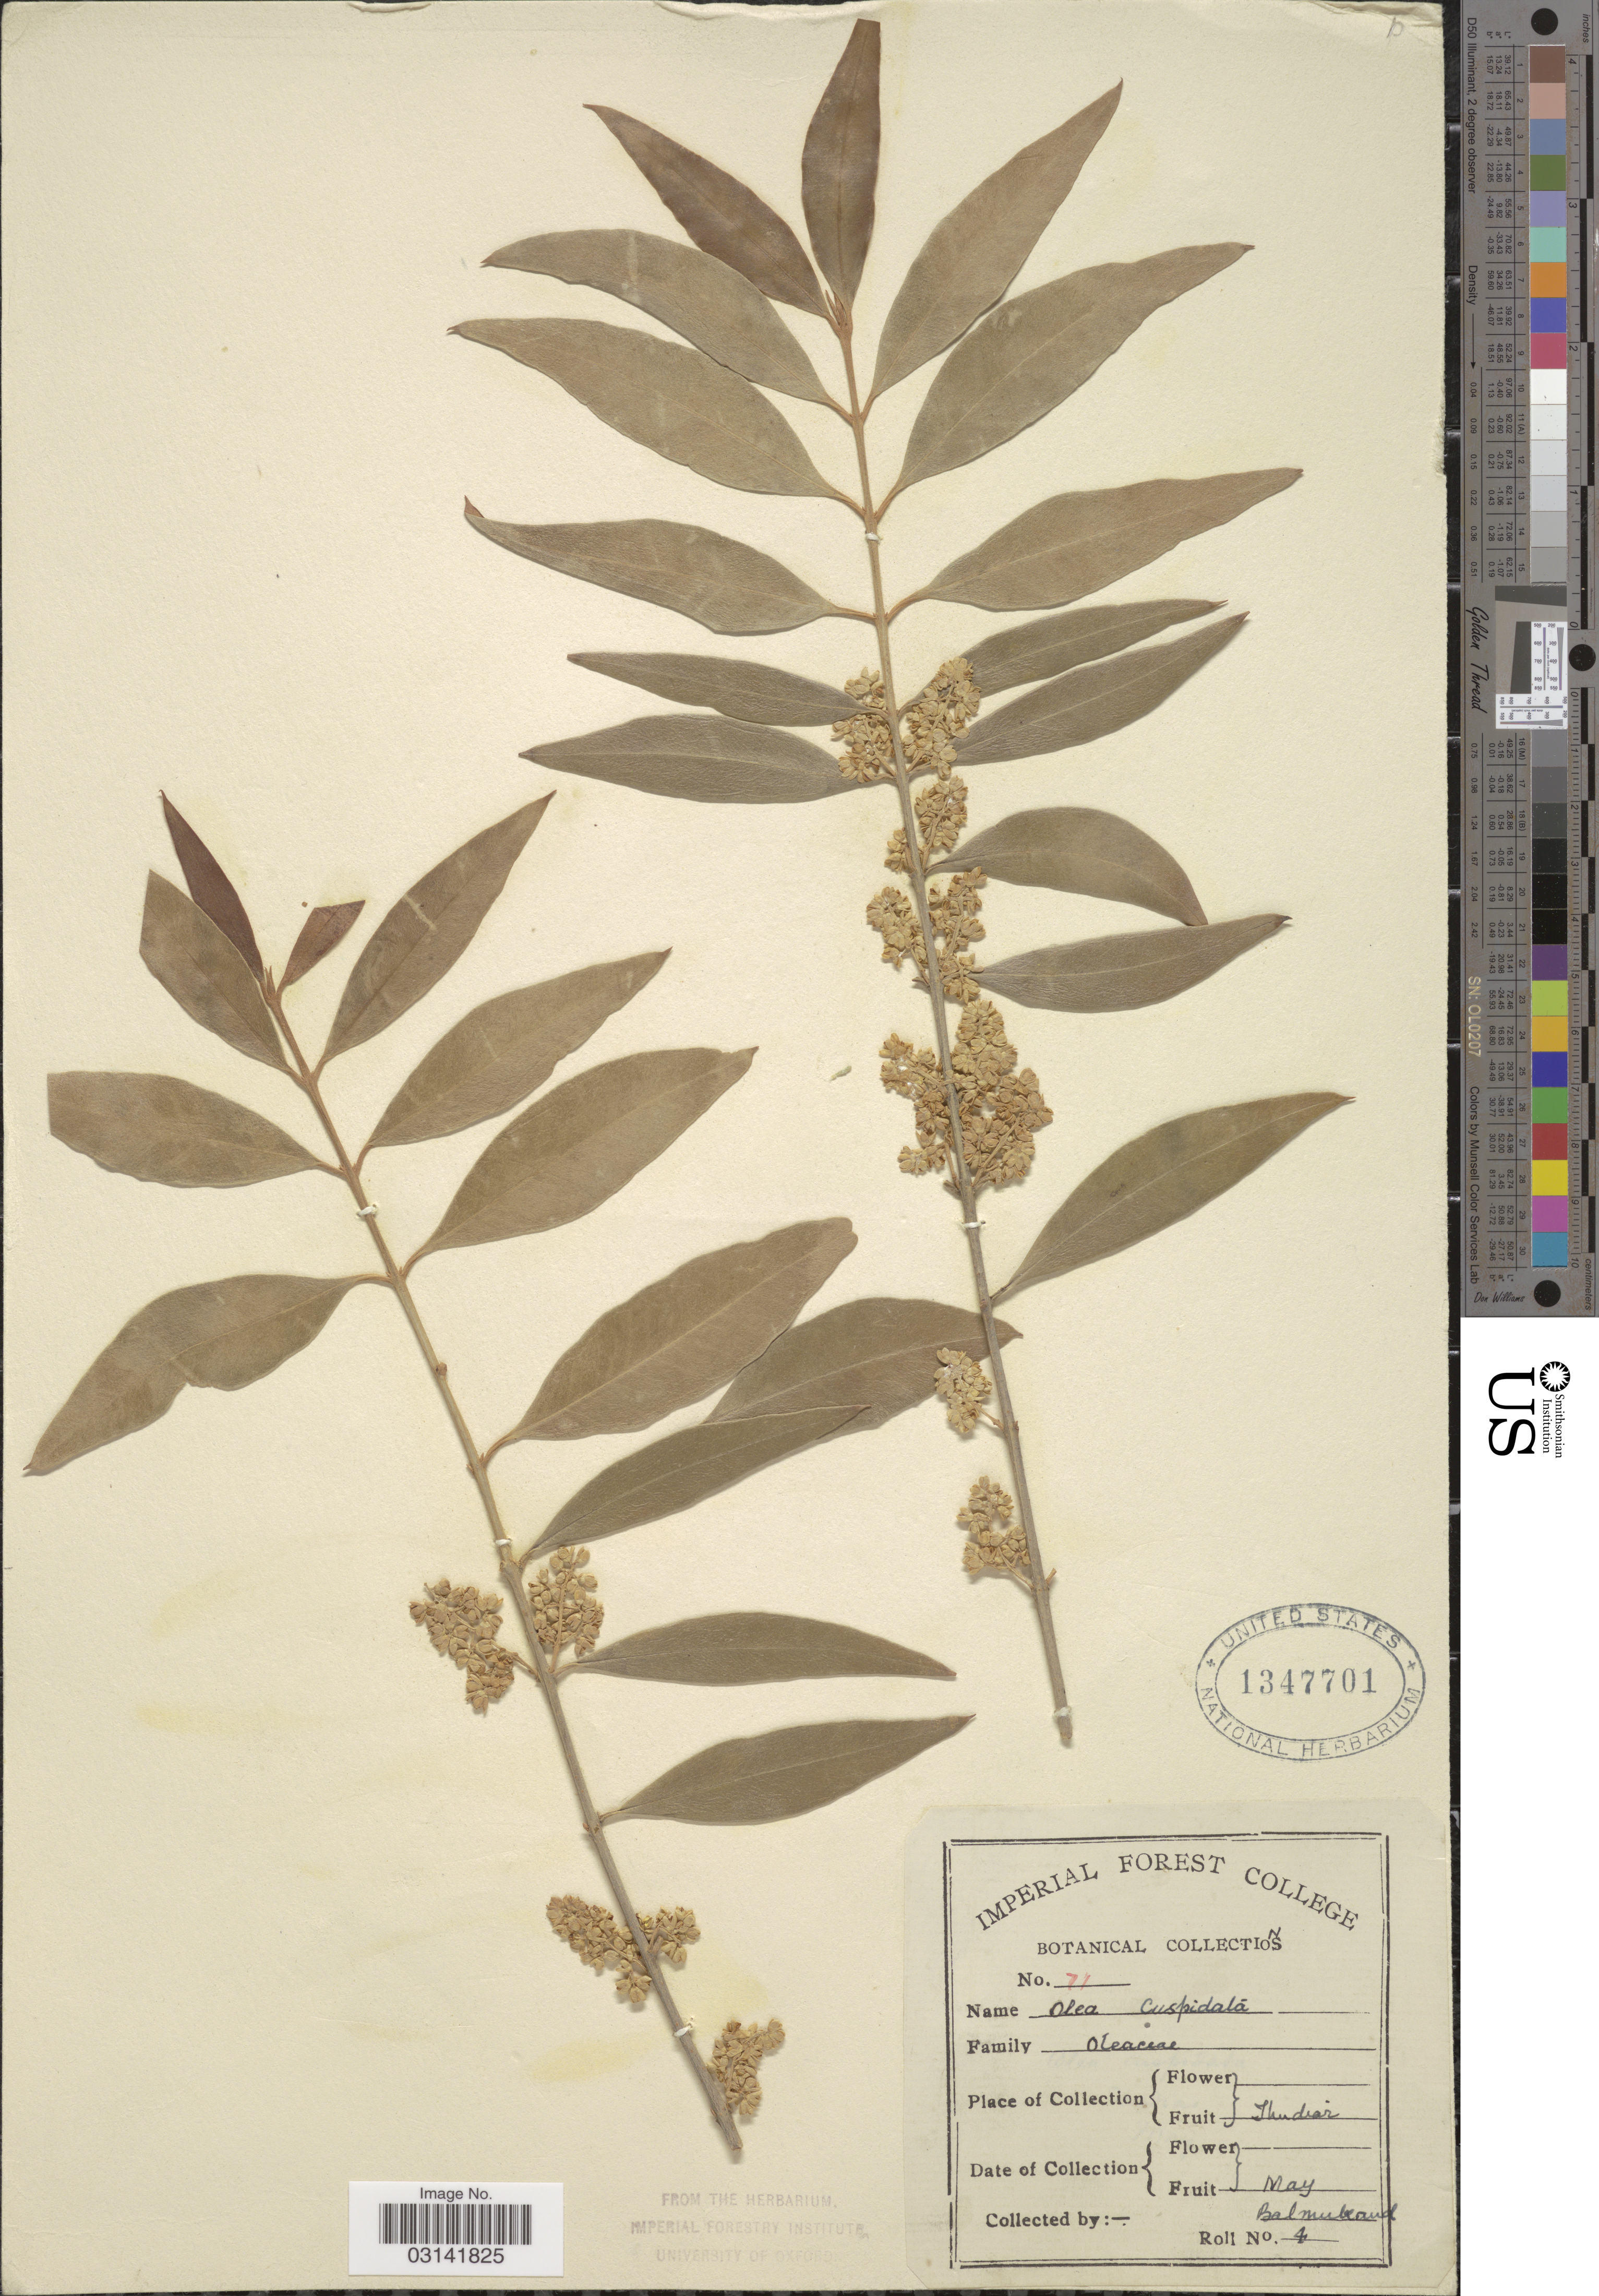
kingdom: Plantae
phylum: Tracheophyta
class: Magnoliopsida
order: Lamiales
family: Oleaceae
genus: Olea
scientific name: Olea europaea subsp. cuspidata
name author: (Wall. & G. Don) Cif.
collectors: Balmukand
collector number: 71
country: India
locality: Thudiar.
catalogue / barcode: US 1347701